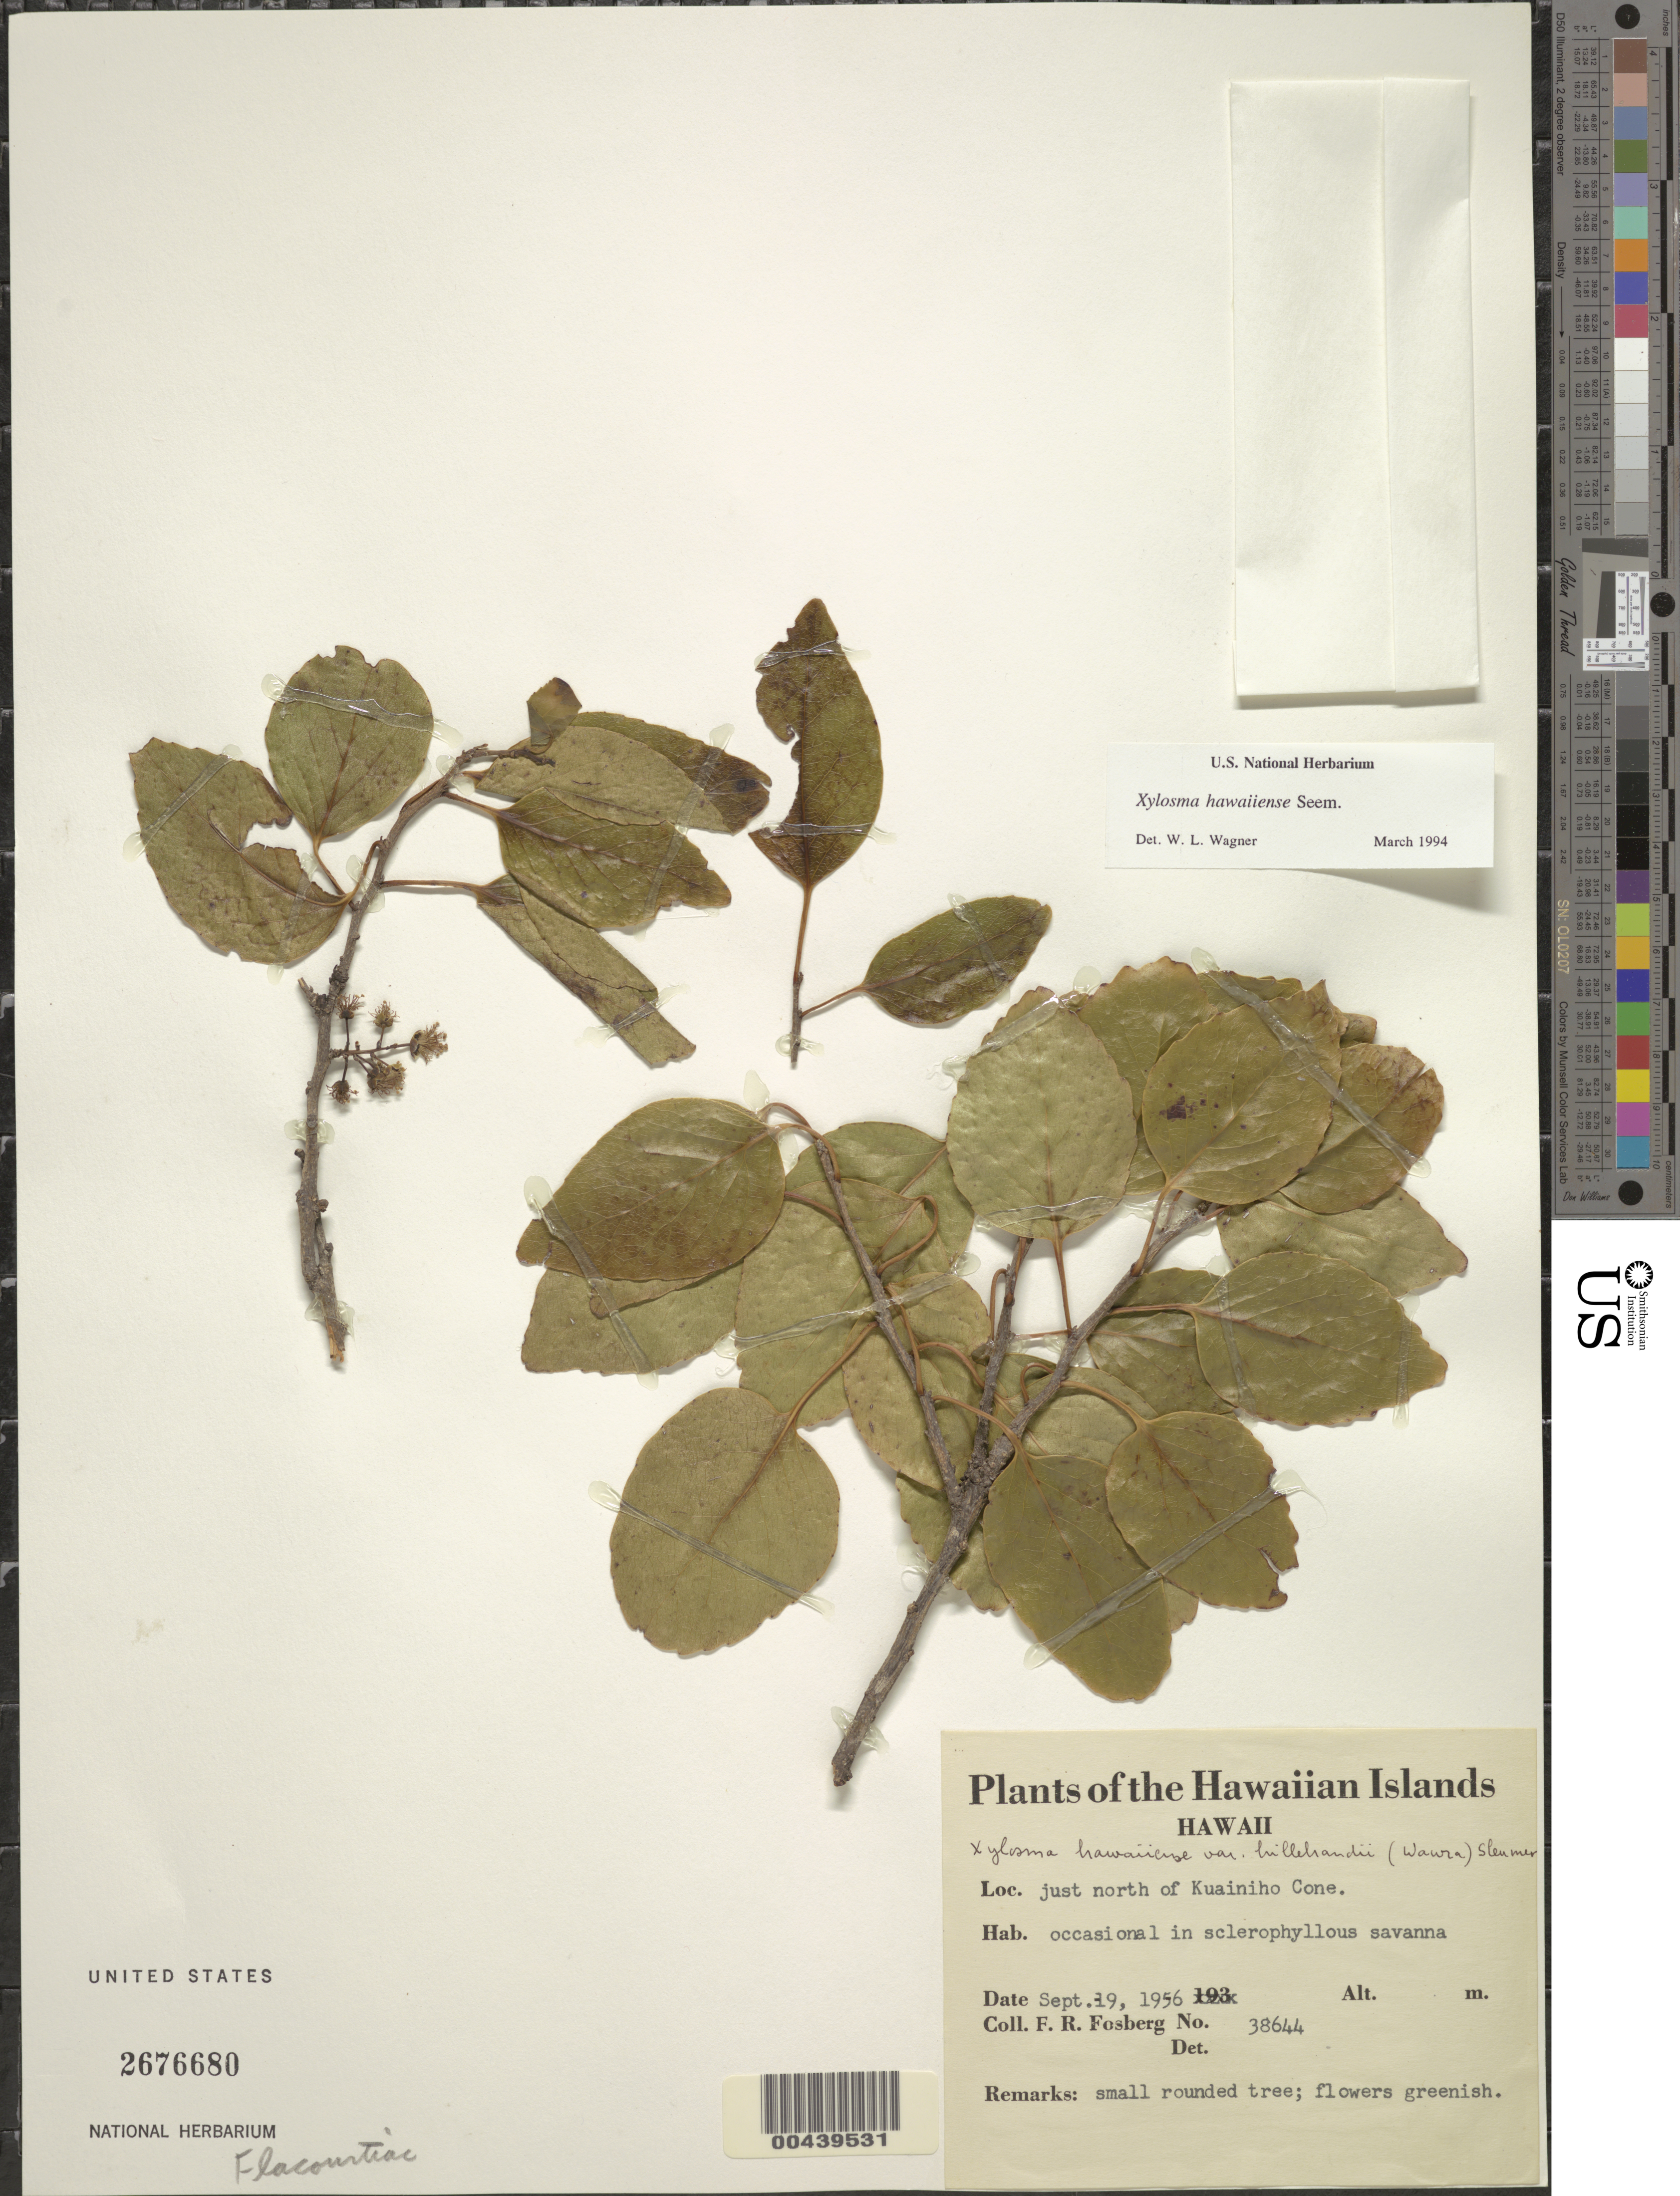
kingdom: Plantae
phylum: Tracheophyta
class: Magnoliopsida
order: Malpighiales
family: Salicaceae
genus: Xylosma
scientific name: Xylosma hawaiensis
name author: Seem.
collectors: F. R. Fosberg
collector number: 38644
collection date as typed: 19 Sep 1956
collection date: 1956-09-19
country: United States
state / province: Hawaii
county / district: Hawaii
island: Hawaii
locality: Just N of Kuainiho Cone.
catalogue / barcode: US 2676680